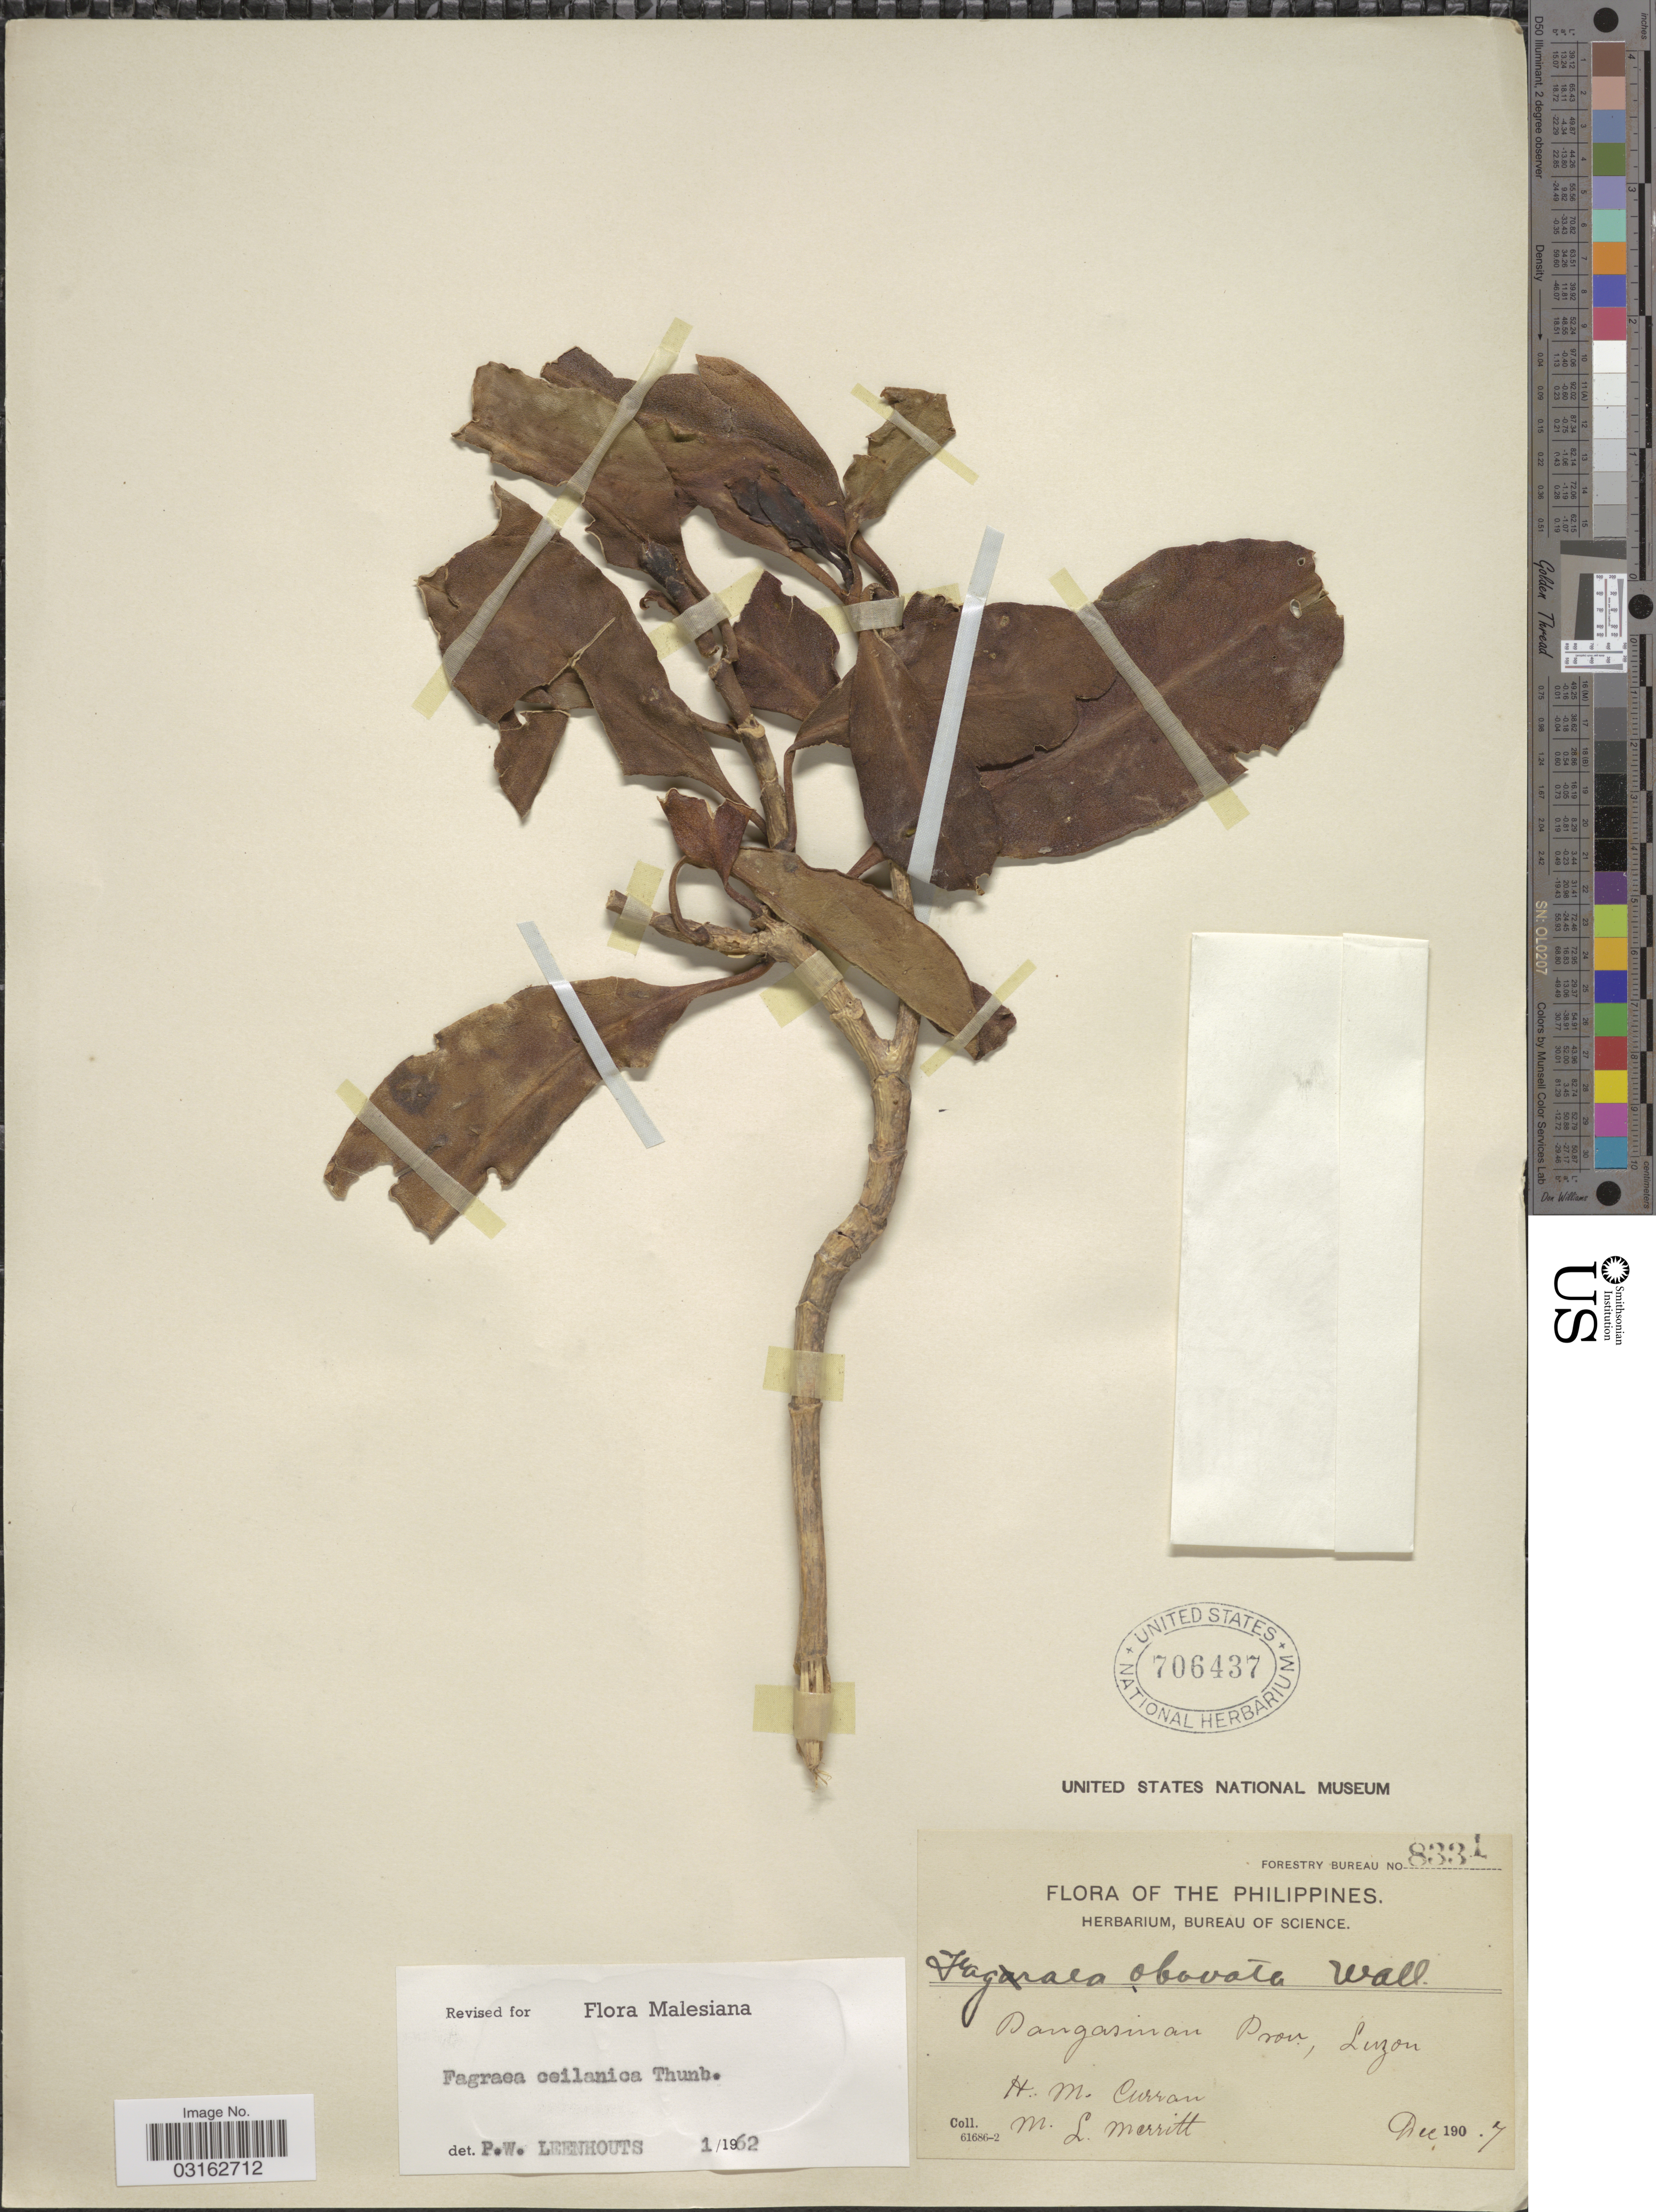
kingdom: Plantae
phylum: Tracheophyta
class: Magnoliopsida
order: Gentianales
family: Gentianaceae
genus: Fagraea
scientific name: Fagraea ceilanica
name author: Thunb.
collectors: H. M. Curran & M. L. Merritt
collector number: Forestry Bureau 8331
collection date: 1907-12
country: Philippines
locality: Dangasinan Prov., Luzon.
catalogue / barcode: US 706437